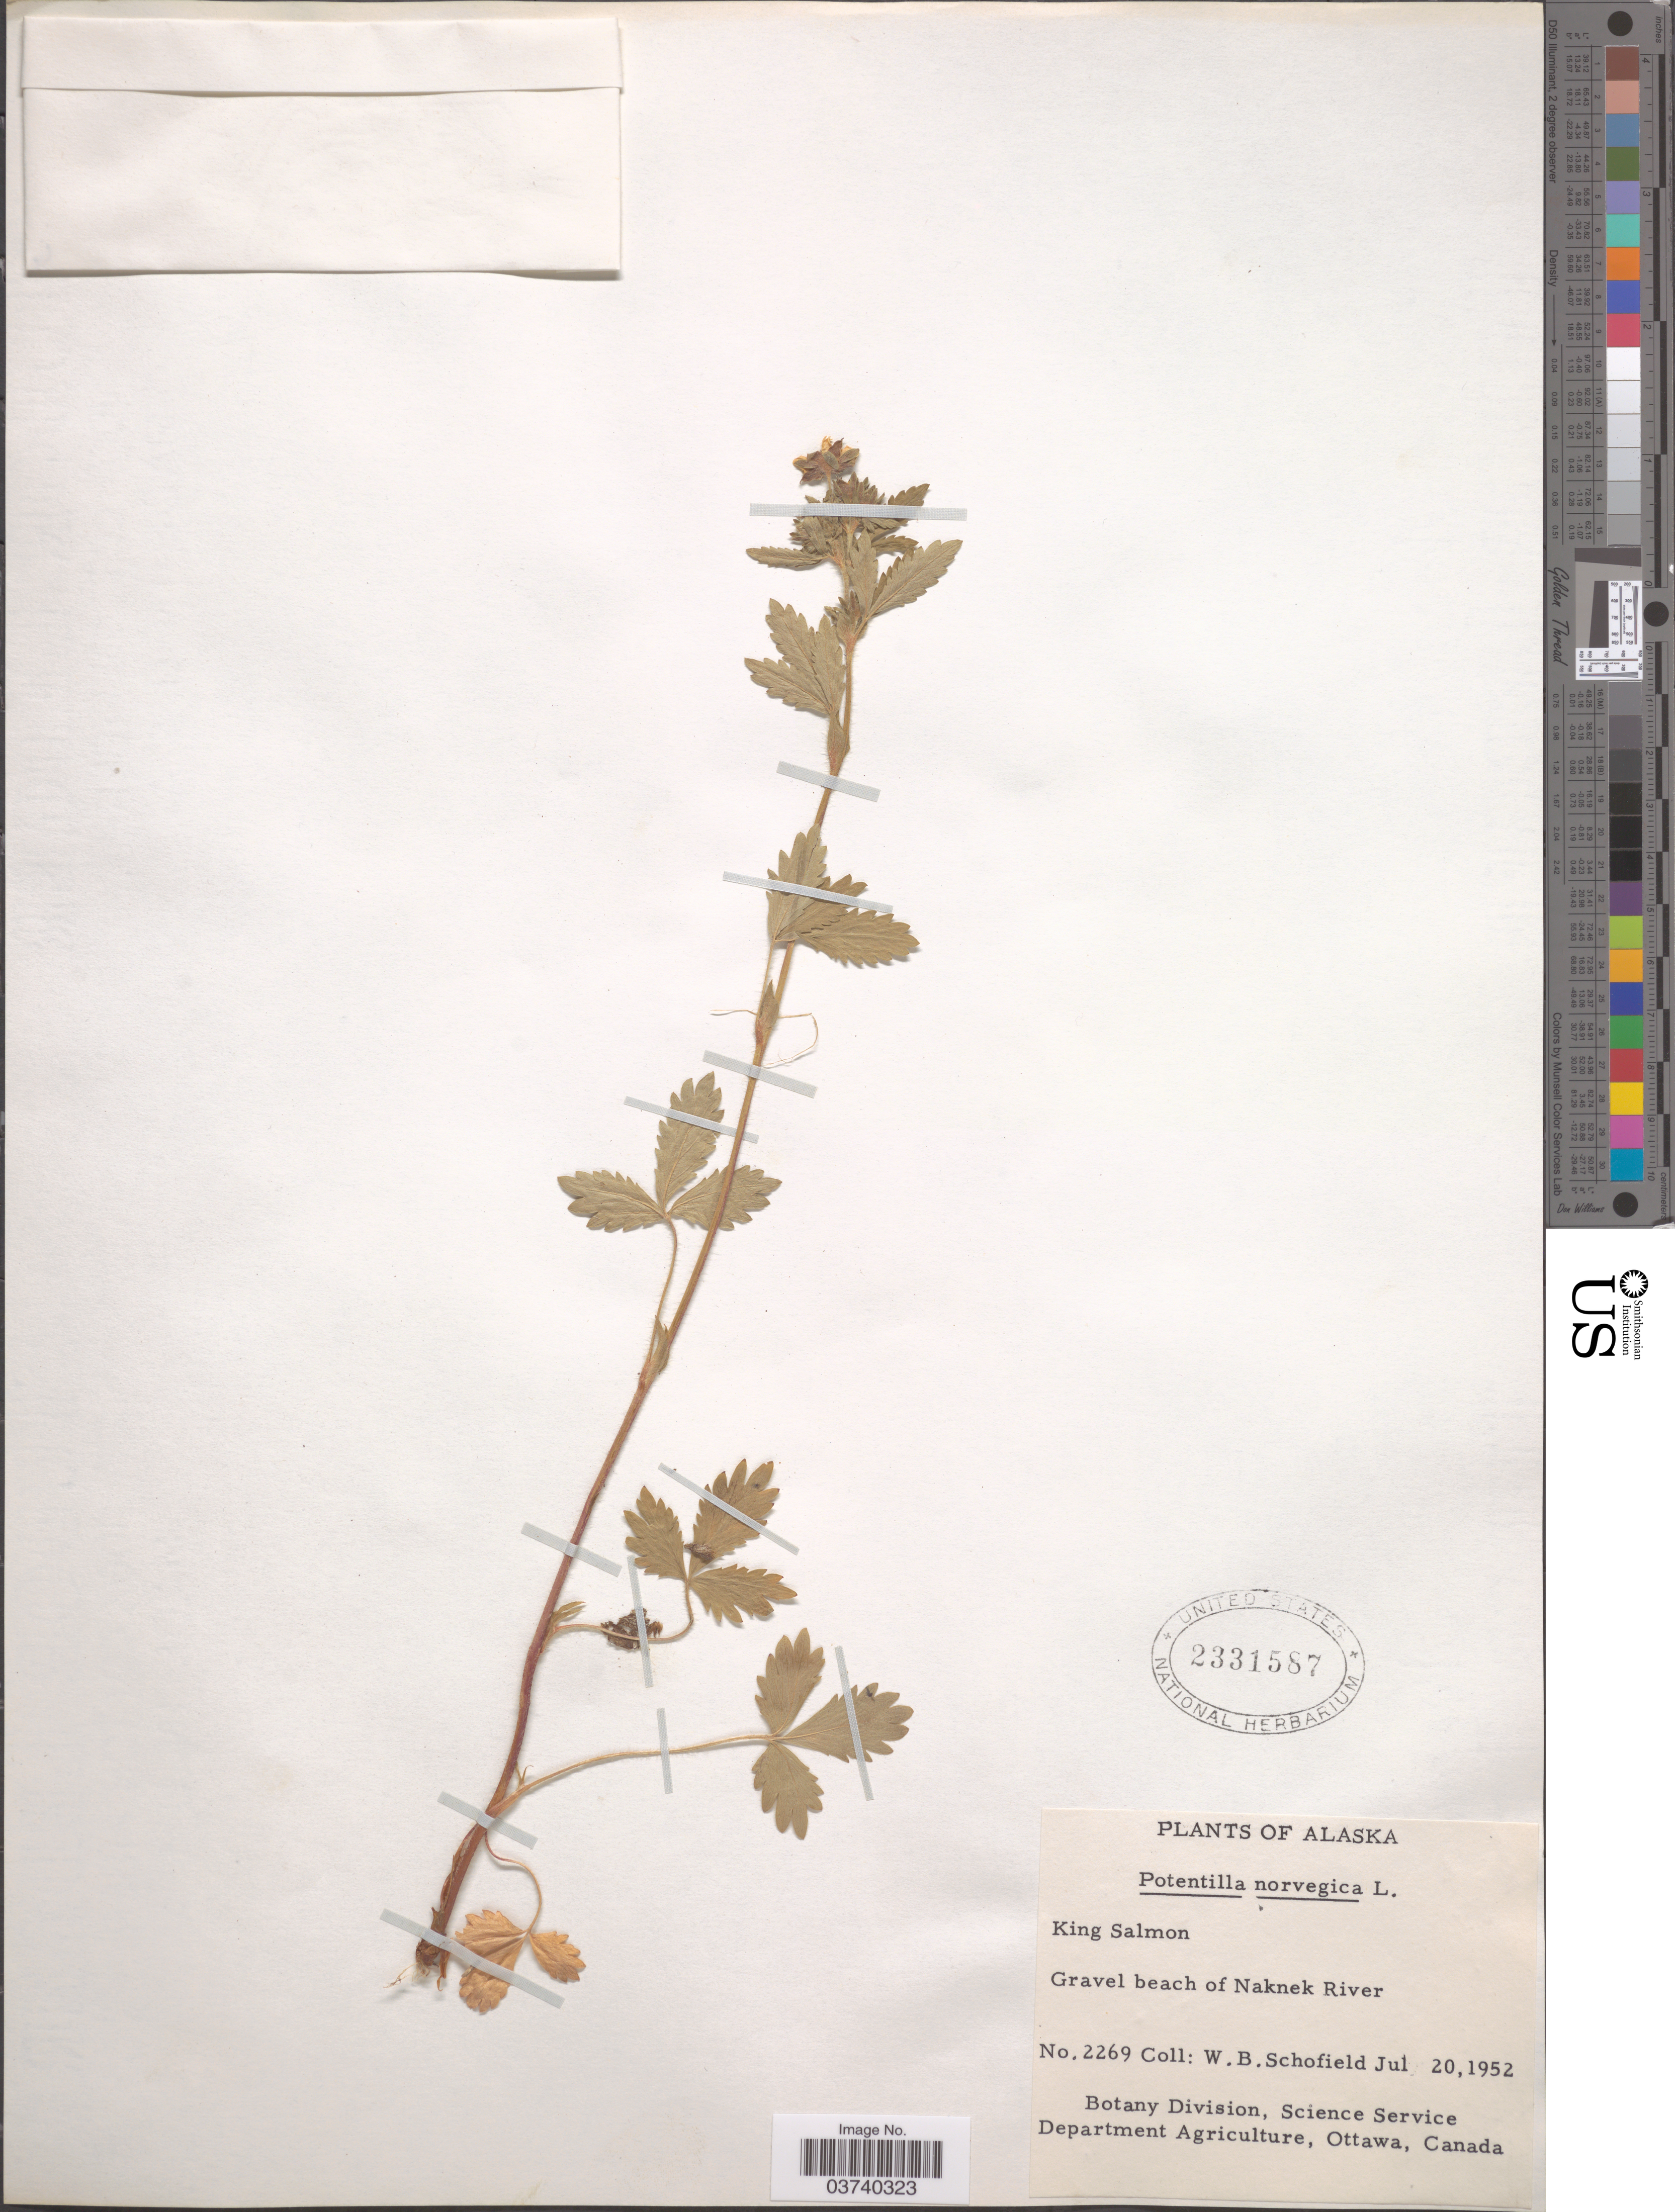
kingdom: Plantae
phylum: Tracheophyta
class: Magnoliopsida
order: Rosales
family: Rosaceae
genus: Potentilla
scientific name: Potentilla norvegica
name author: L.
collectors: W. Schofield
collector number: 2269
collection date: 1952-07-20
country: United States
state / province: Alaska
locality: King Salmon. Gravel beach of Naknek River.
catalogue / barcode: US 2331587